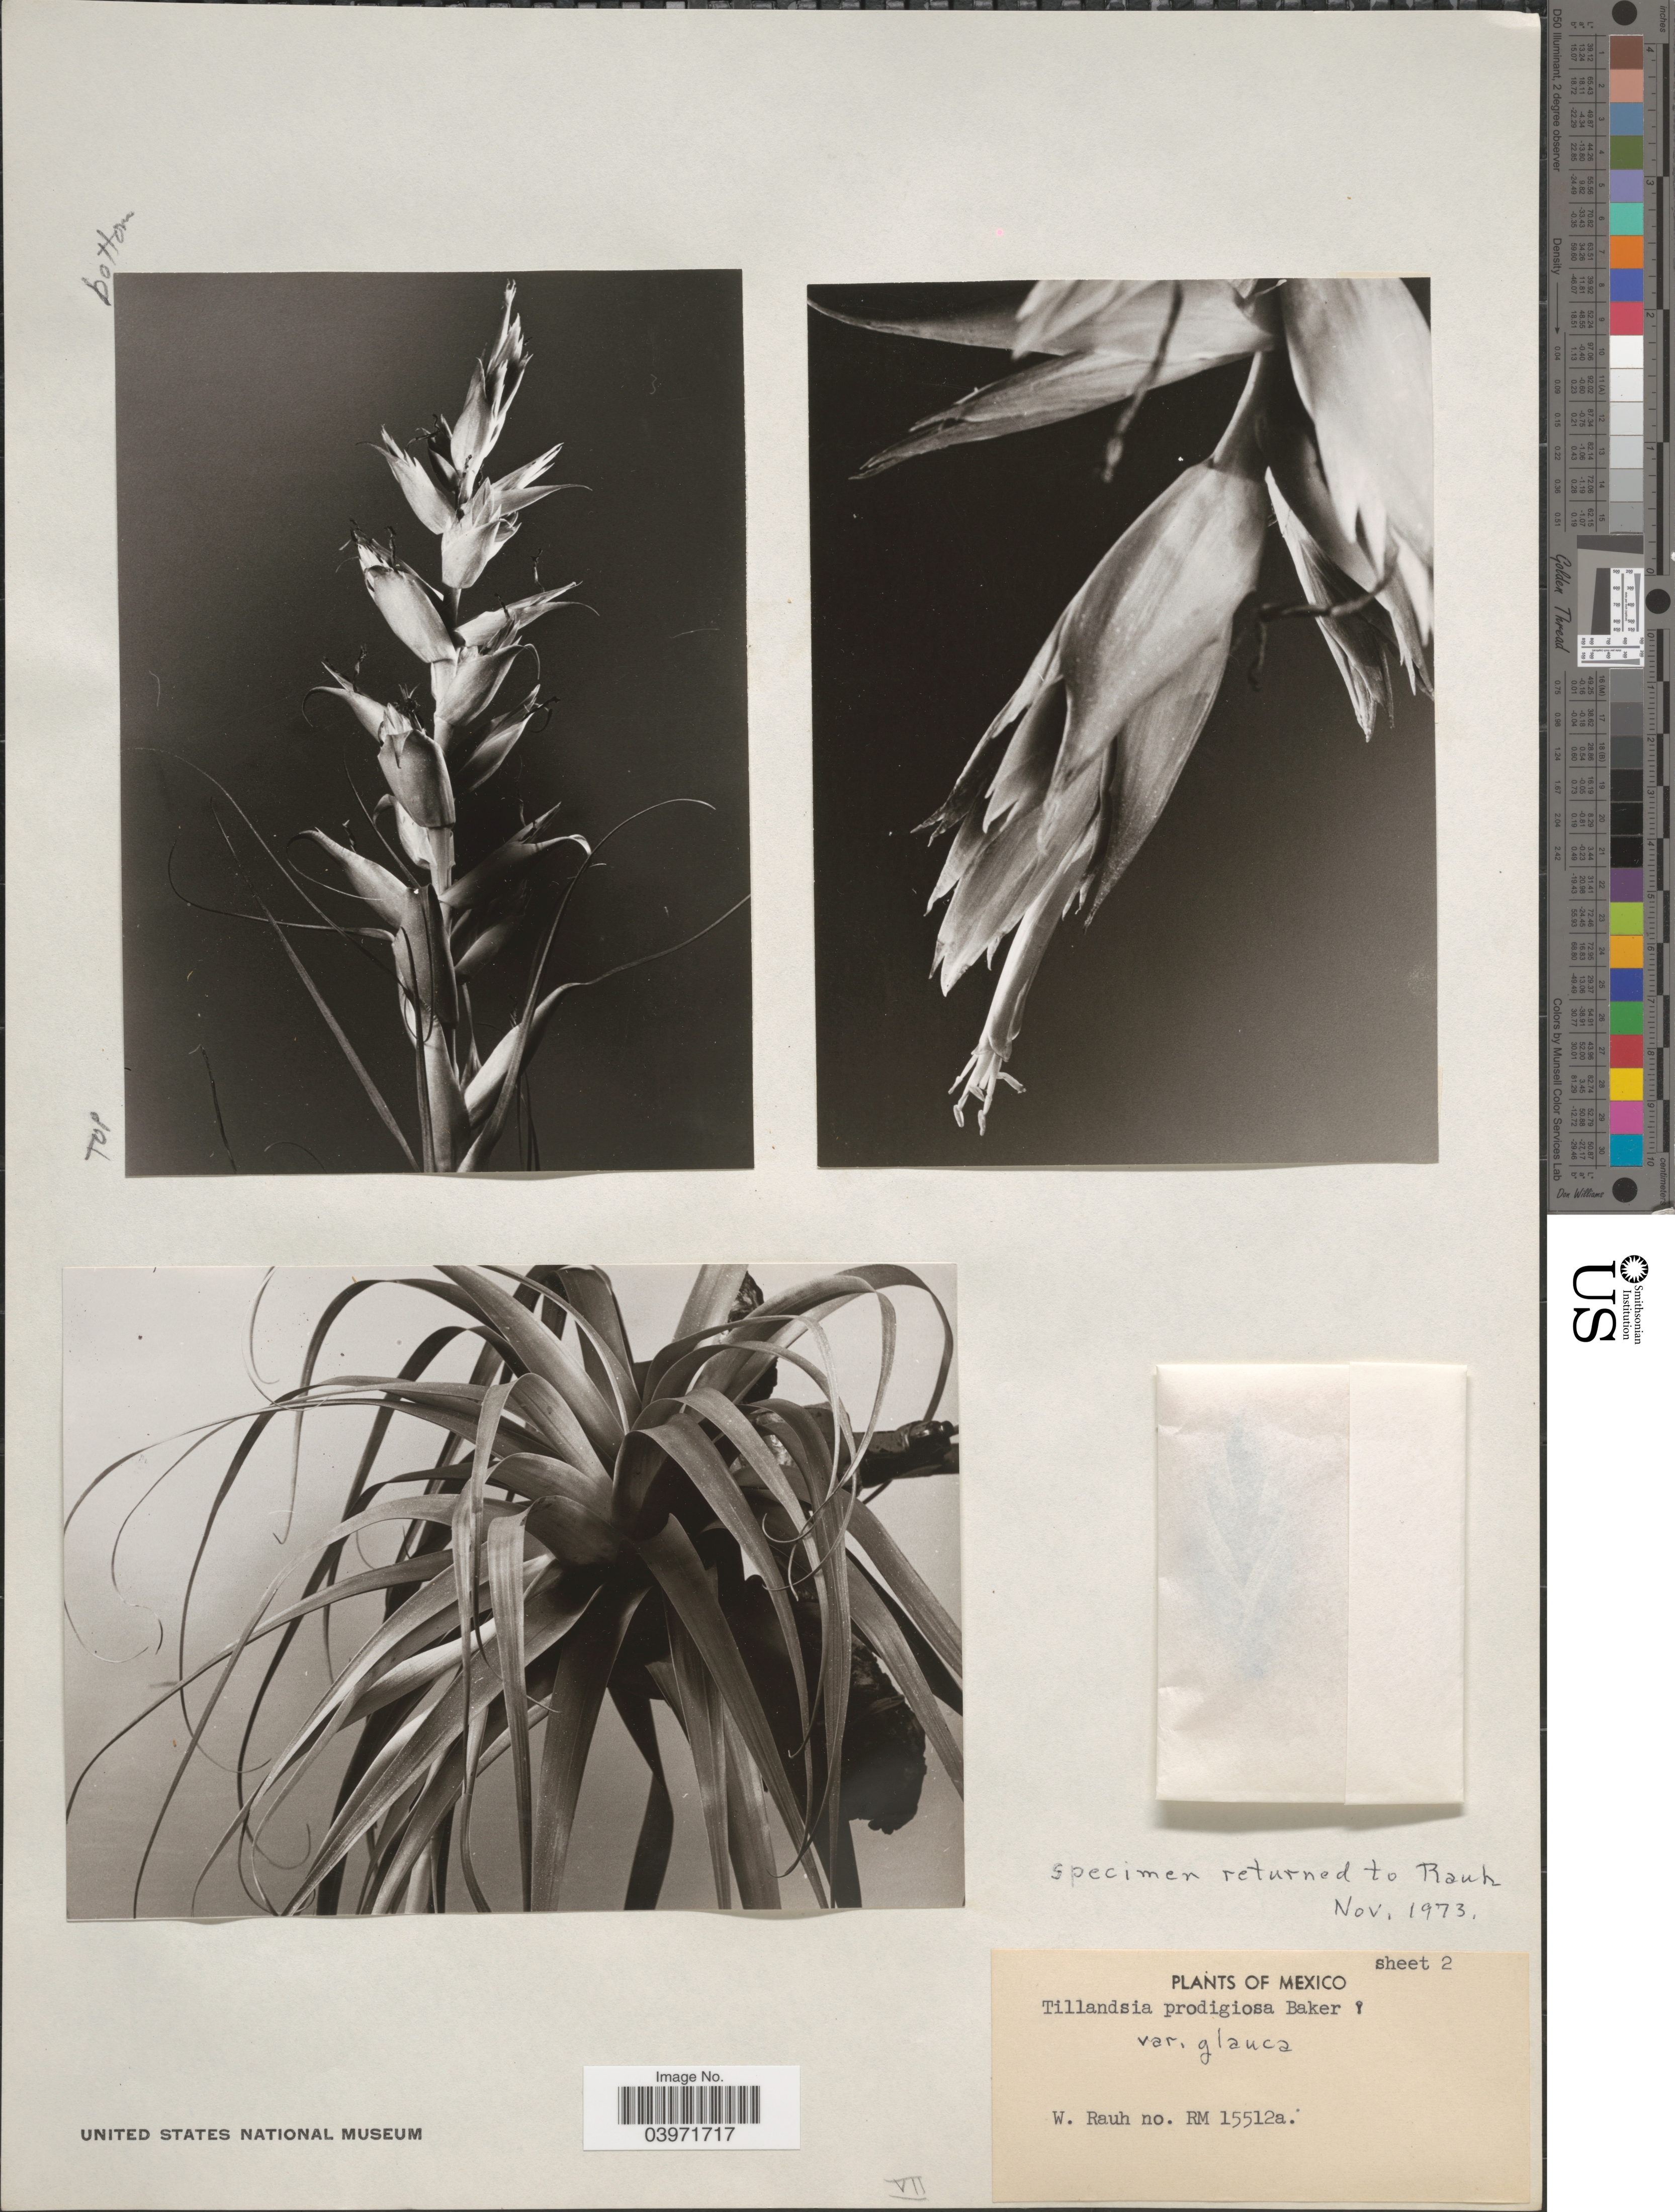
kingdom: Plantae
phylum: Tracheophyta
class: Liliopsida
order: Poales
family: Bromeliaceae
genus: Tillandsia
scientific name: Tillandsia prodigiosa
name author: (Lem.) Baker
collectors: W. Rauh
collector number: RM 15512a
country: Mexico